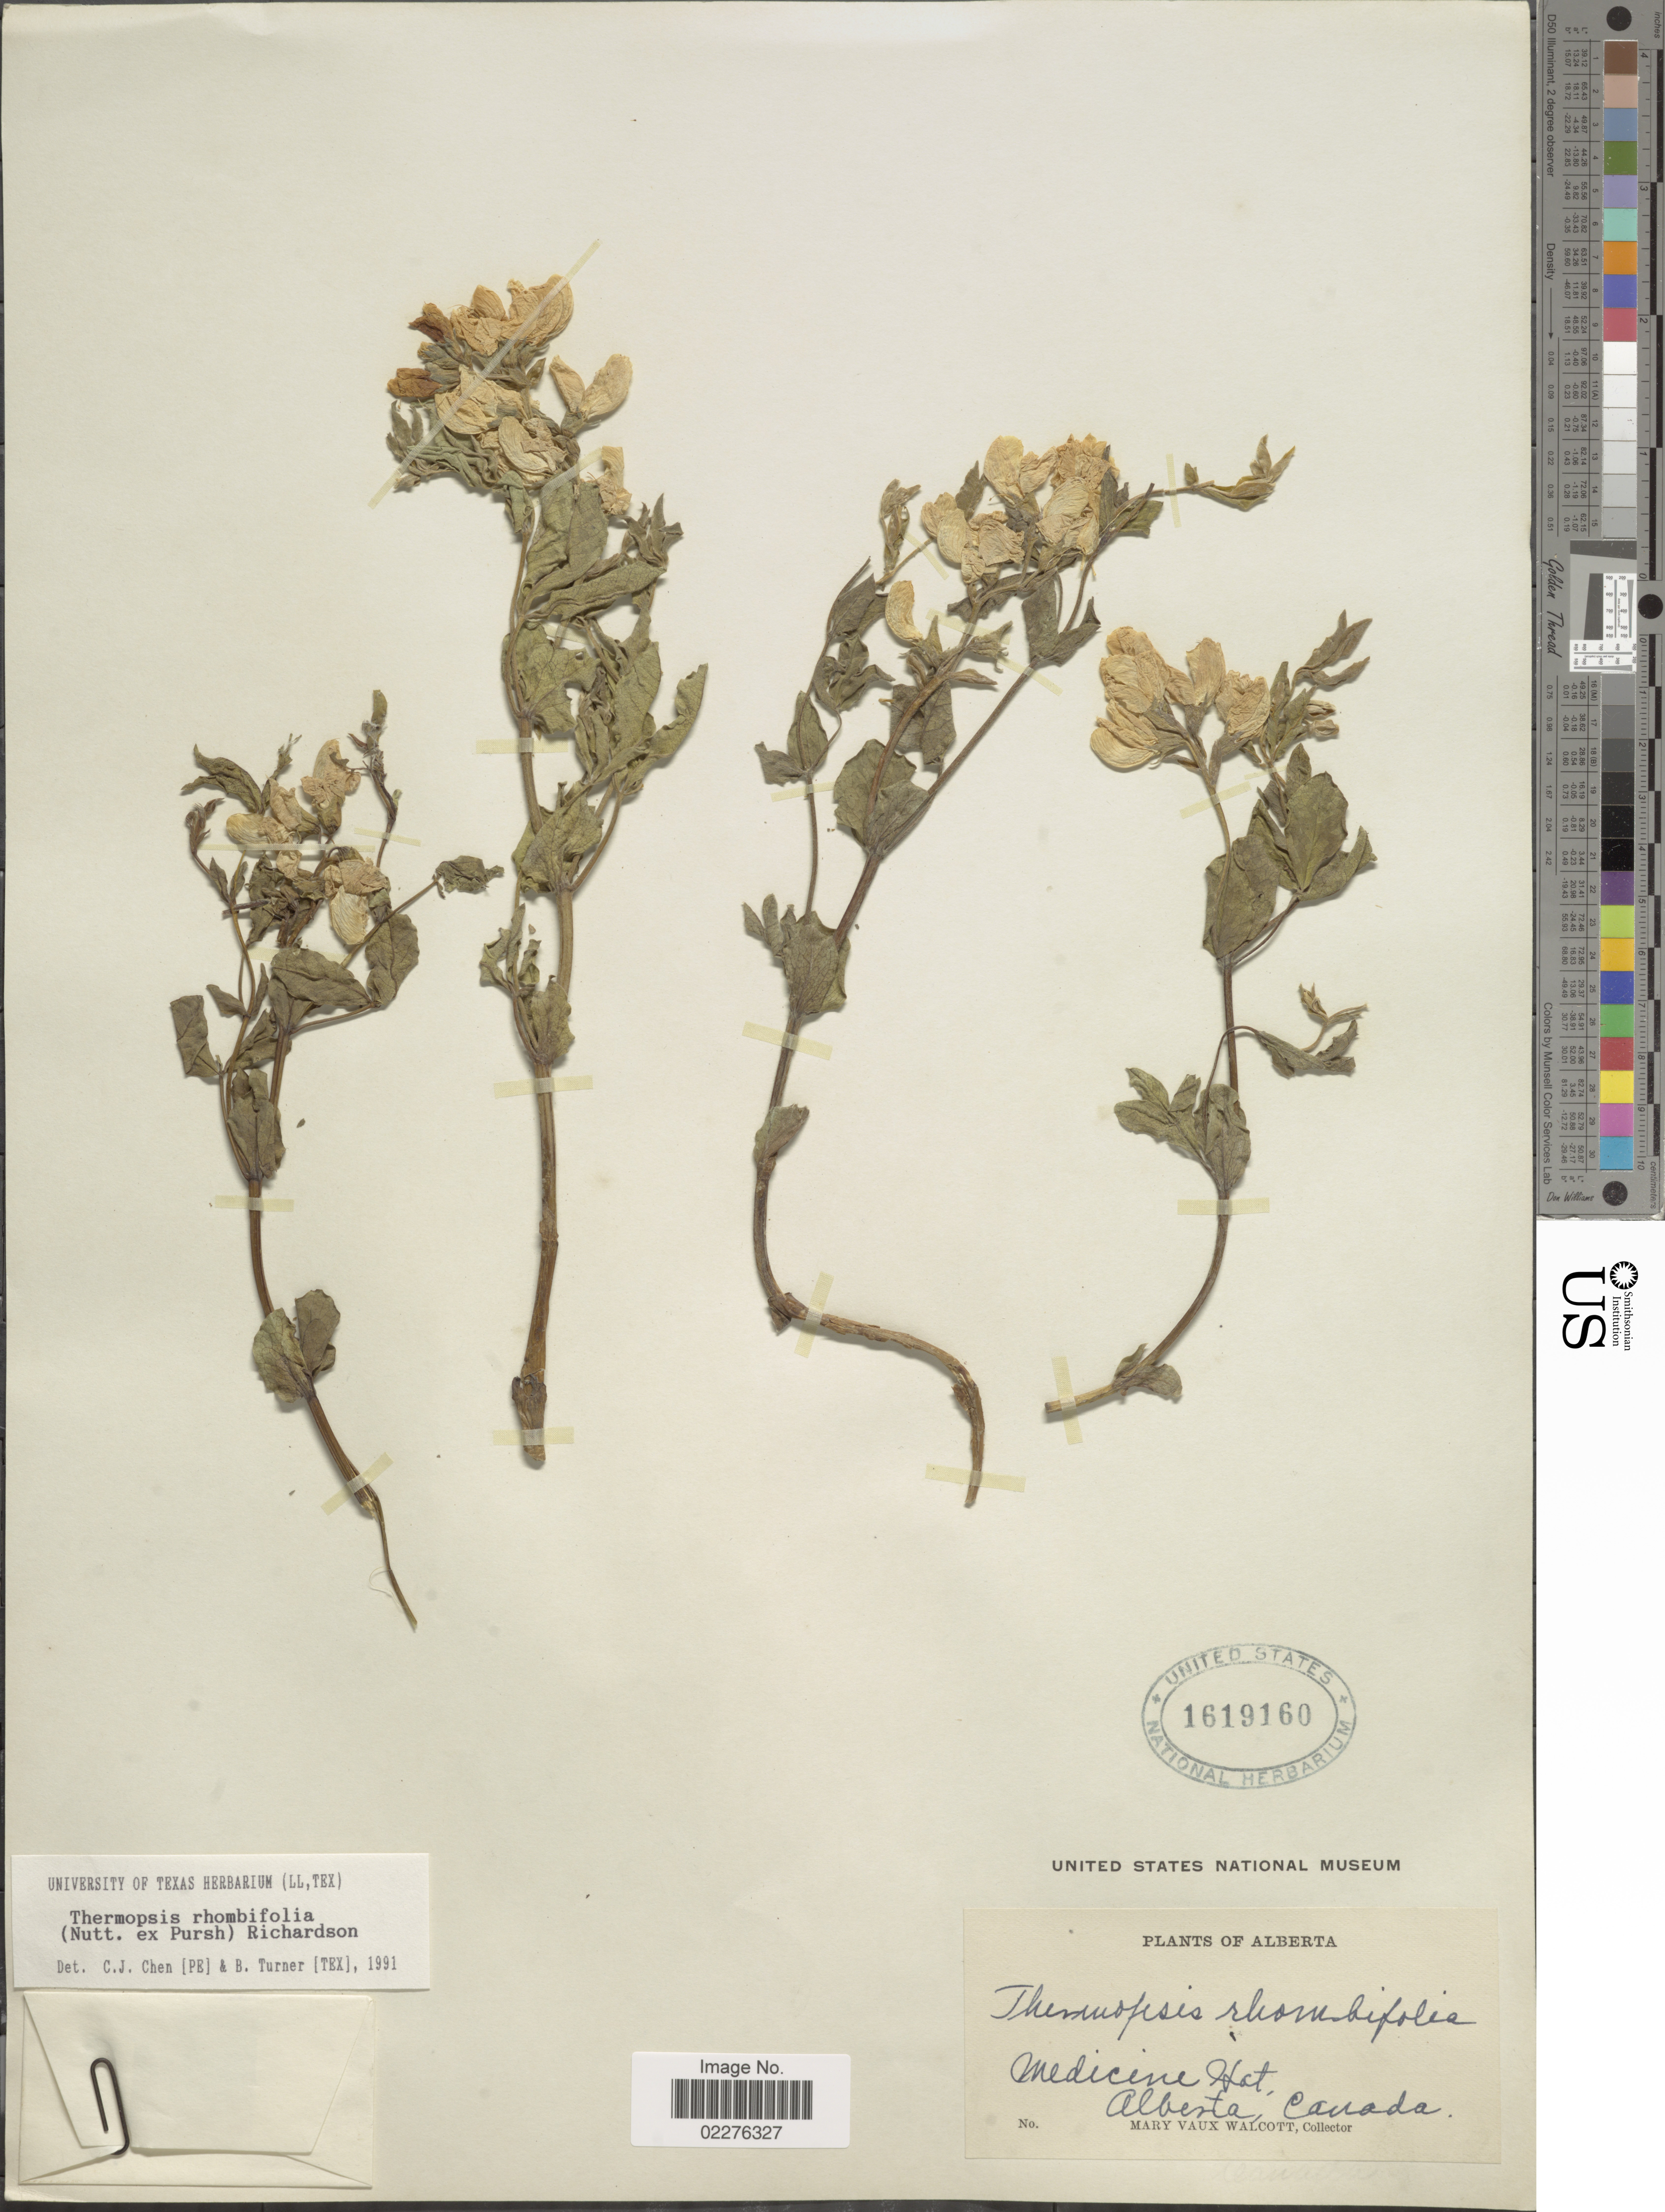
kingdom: Plantae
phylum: Tracheophyta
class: Magnoliopsida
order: Fabales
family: Fabaceae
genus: Thermopsis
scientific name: Thermopsis rhombifolia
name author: Richardson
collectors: M. Walcott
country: Canada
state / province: Alberta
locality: Medicine Hot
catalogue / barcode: US 16191610